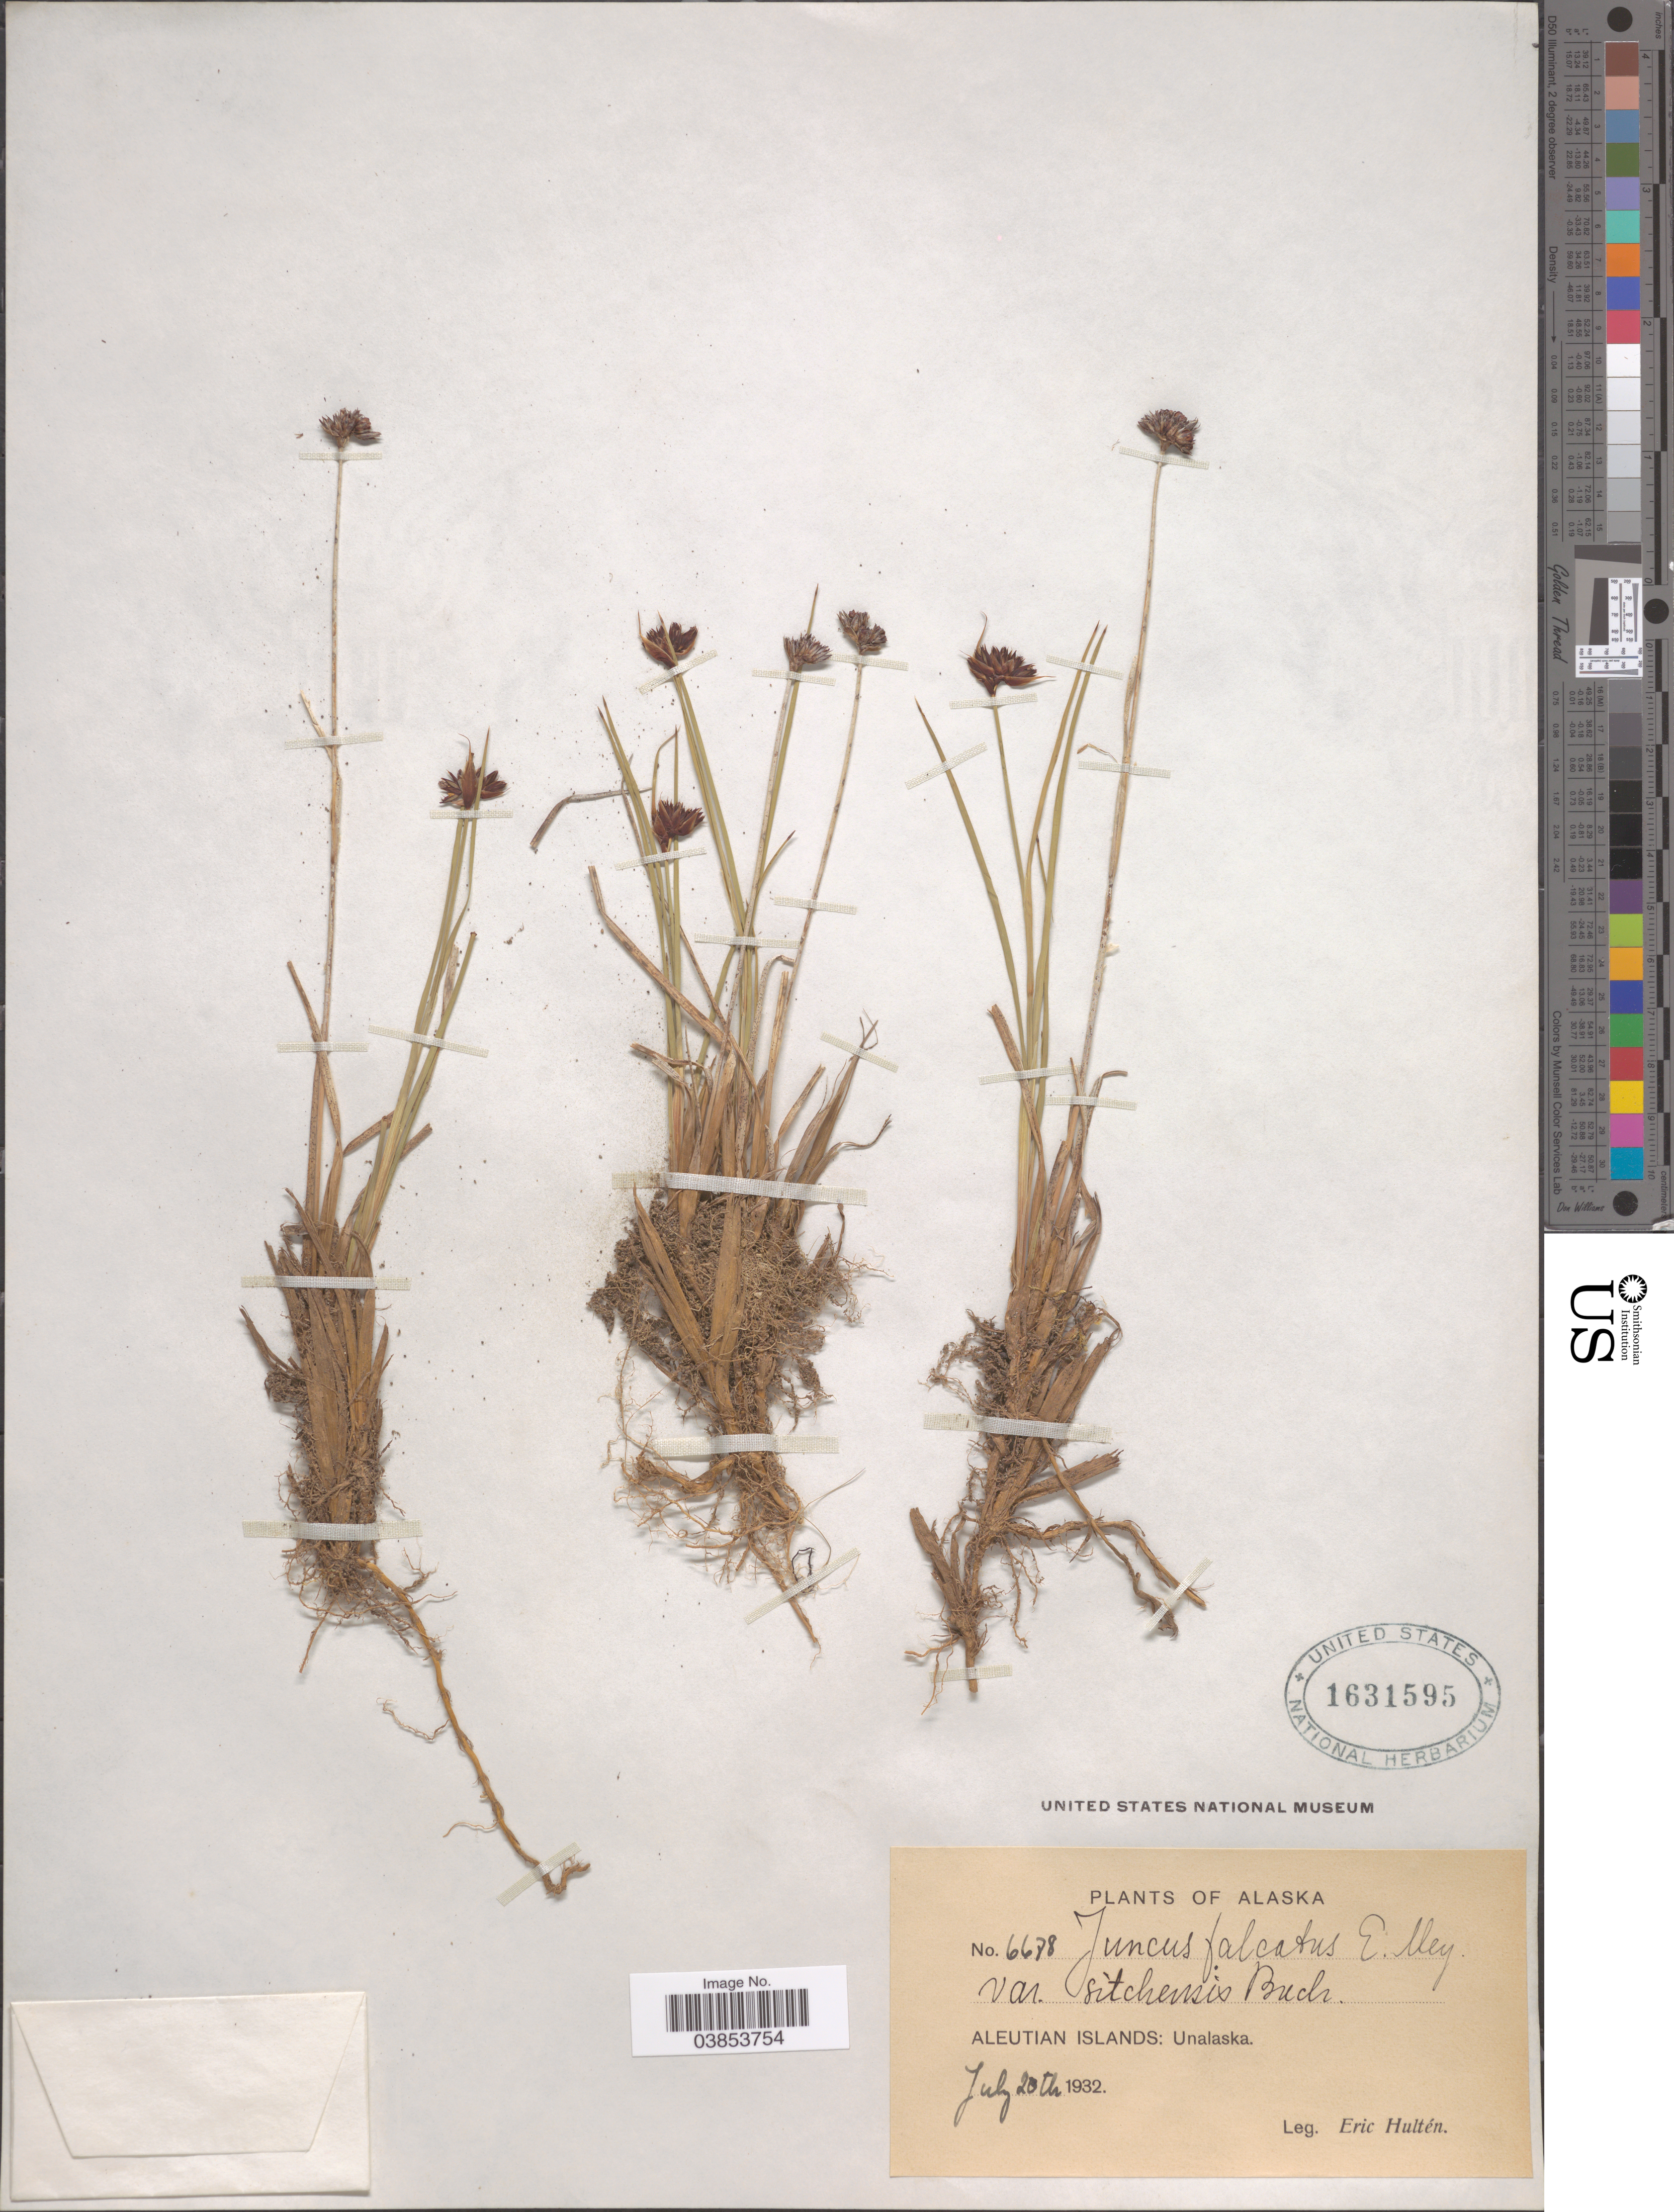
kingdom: Plantae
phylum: Tracheophyta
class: Liliopsida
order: Poales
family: Juncaceae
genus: Juncus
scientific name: Juncus falcatus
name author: E. Mey.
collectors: E. G. Hultén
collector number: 6678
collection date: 1932-07-20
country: United States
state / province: Alaska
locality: Aleutian Islands: Unalaska.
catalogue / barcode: US 1631595